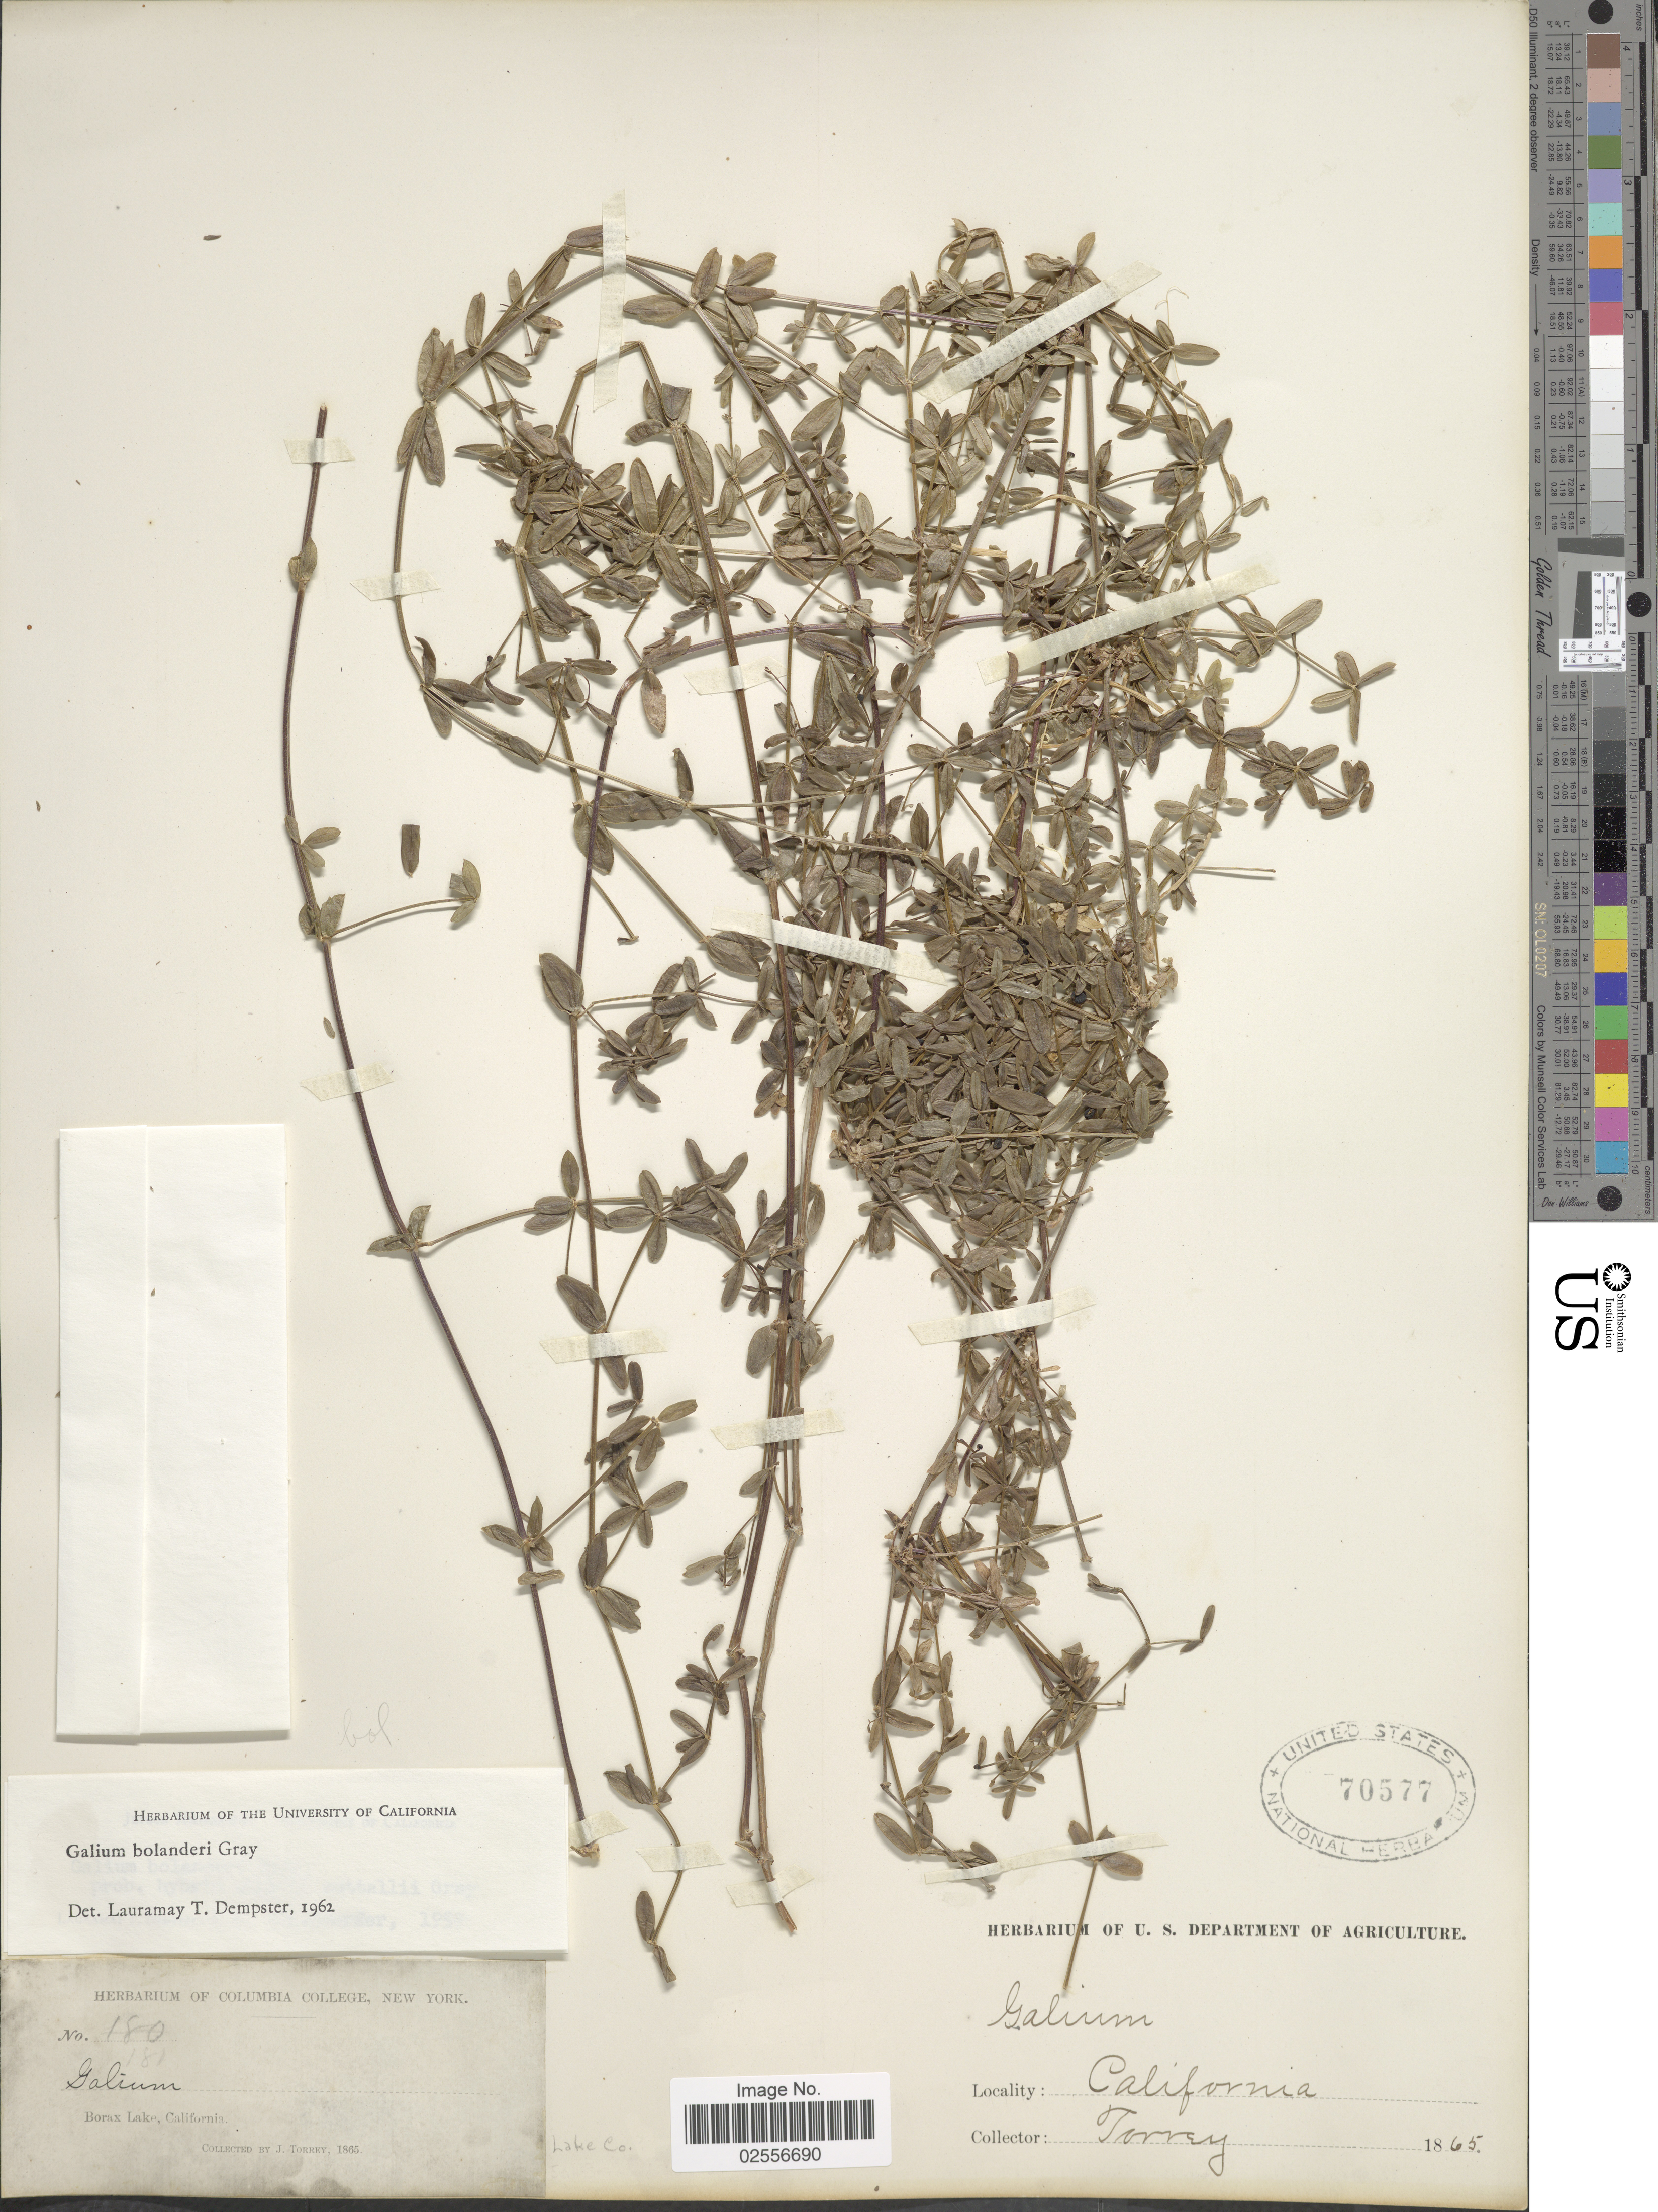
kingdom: Plantae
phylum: Tracheophyta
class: Magnoliopsida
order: Gentianales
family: Rubiaceae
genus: Galium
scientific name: Galium bolanderi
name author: A. Gray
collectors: J. Torrey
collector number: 181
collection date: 1865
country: United States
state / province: California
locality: Borax Lake.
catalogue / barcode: US 70577